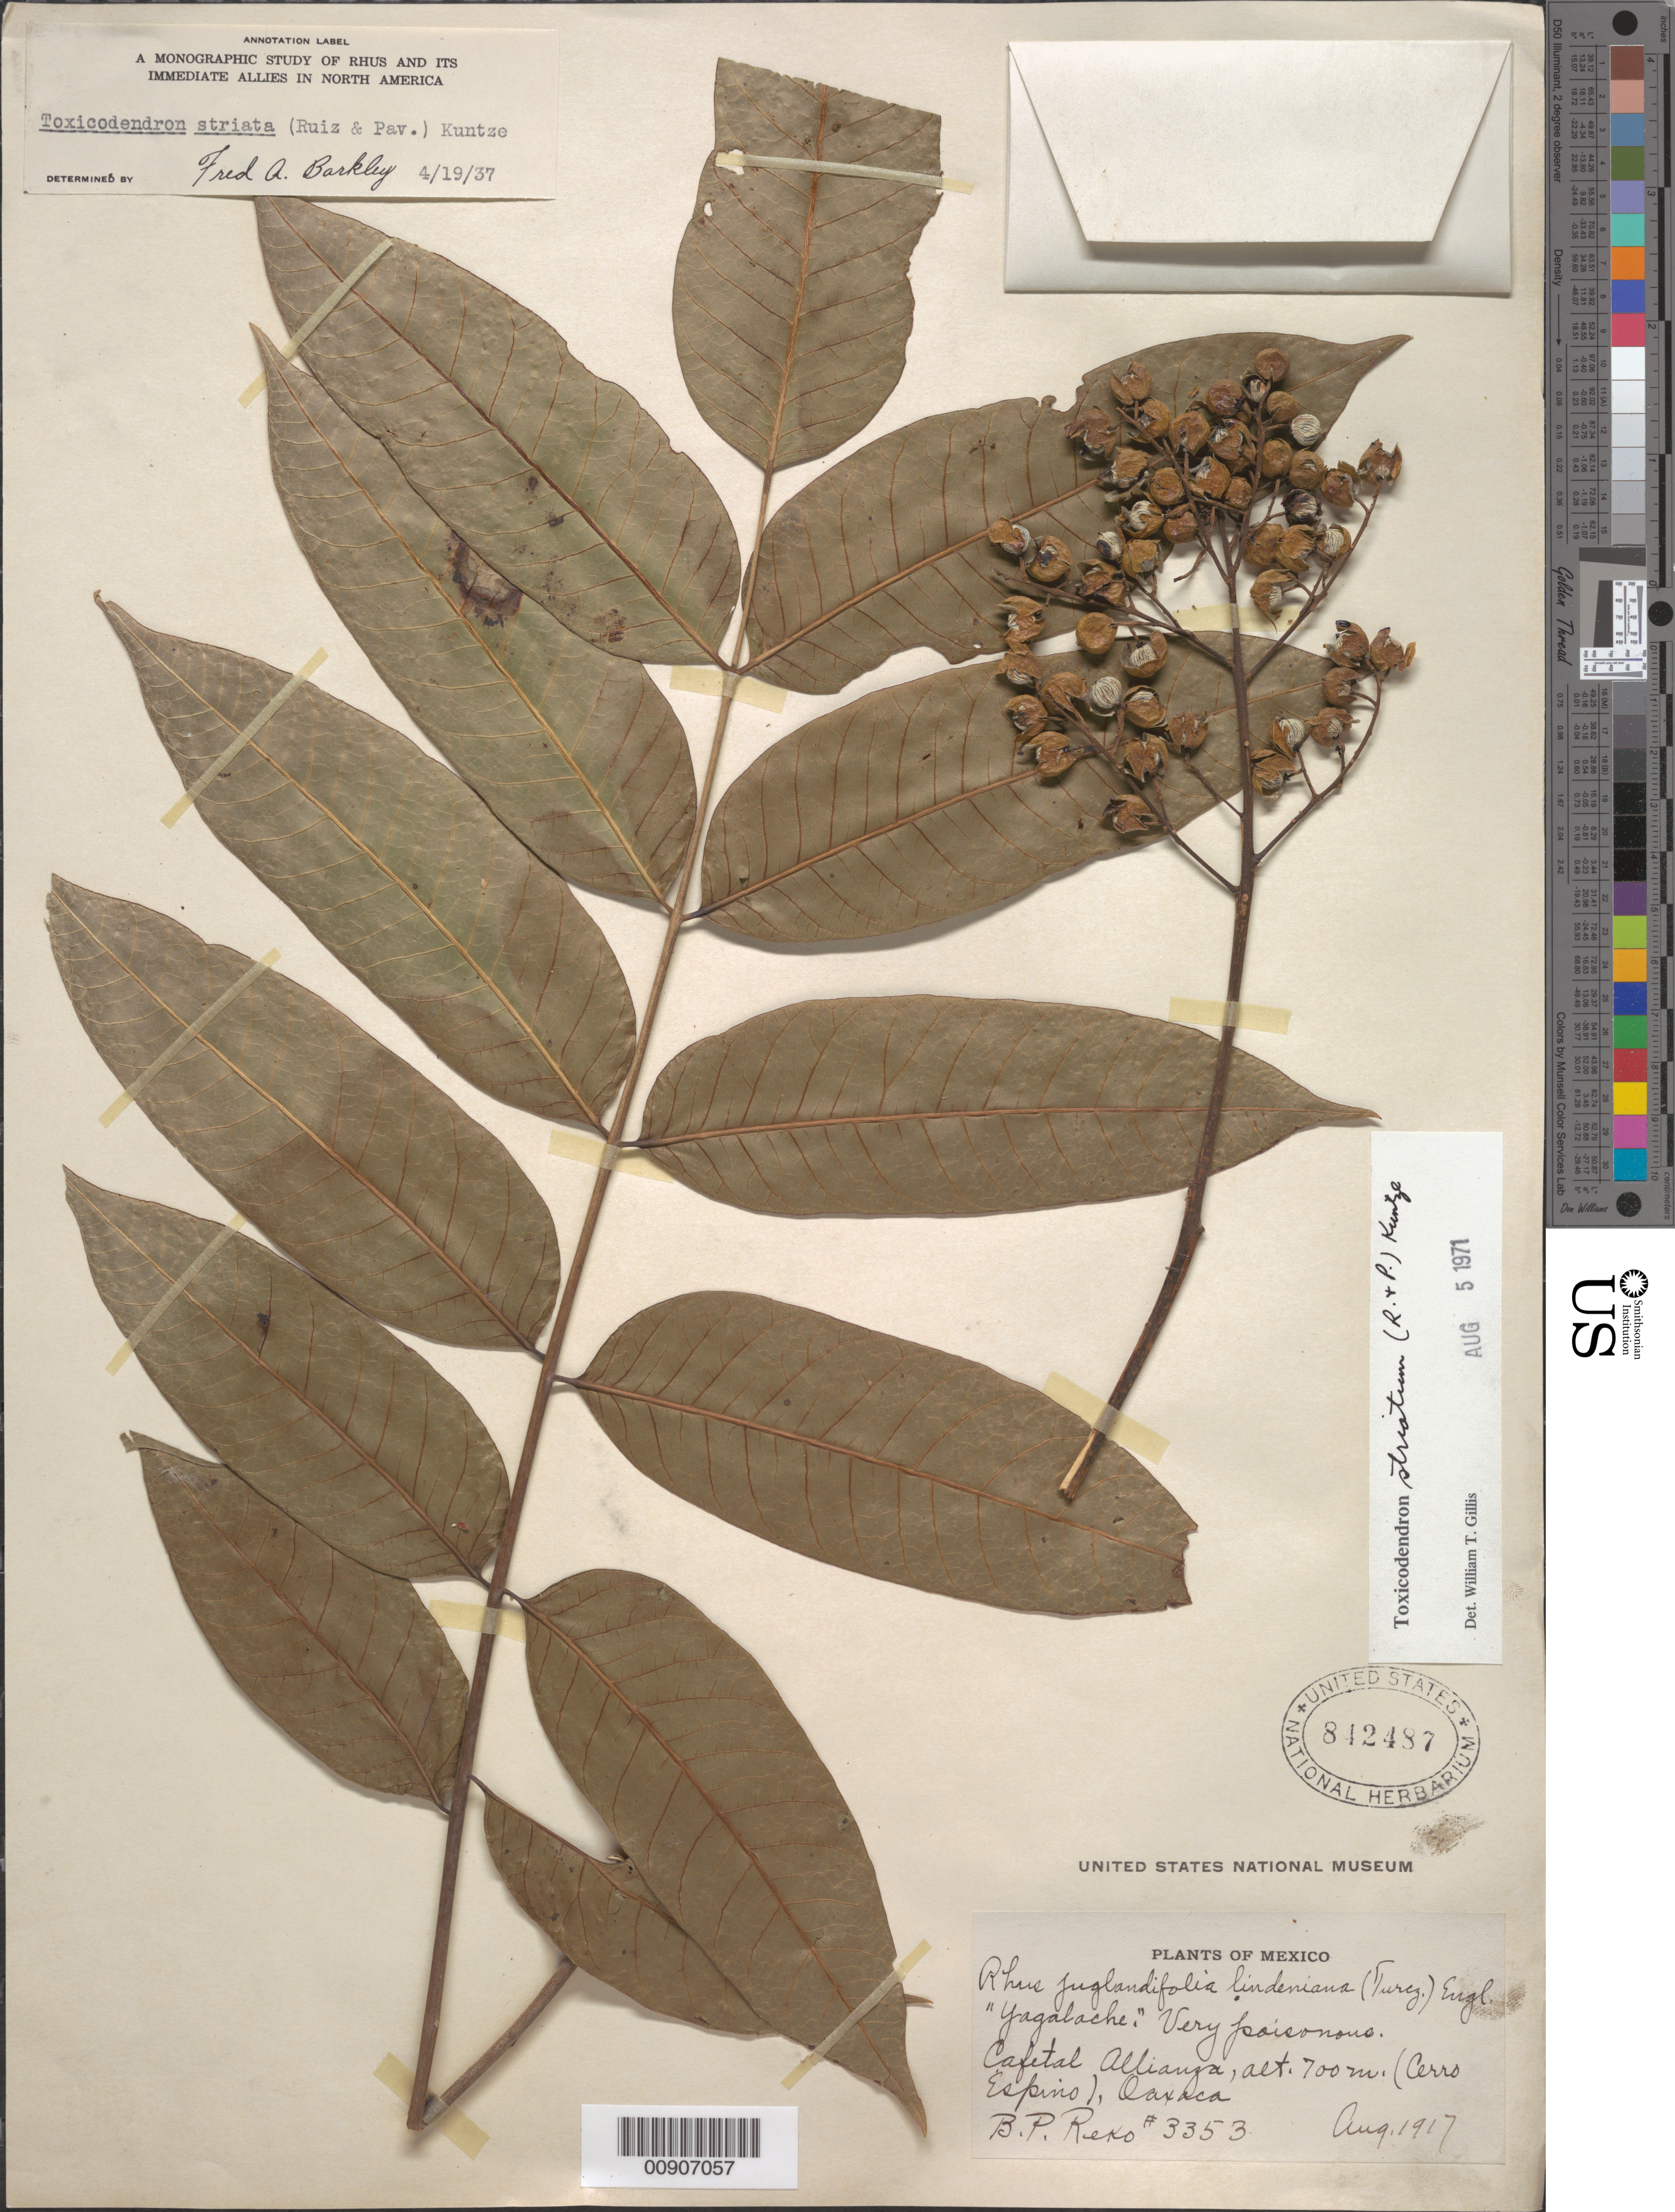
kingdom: Plantae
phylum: Tracheophyta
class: Magnoliopsida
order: Sapindales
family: Anacardiaceae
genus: Toxicodendron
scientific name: Toxicodendron striatum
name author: (Ruiz & Pav.) Kuntze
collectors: B. P. Reko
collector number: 3353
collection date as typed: Aug 1917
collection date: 1917-08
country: Mexico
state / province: Oaxaca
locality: Cafetal Allianza (Cerro Espino), Oaxaca.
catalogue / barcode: US 842487